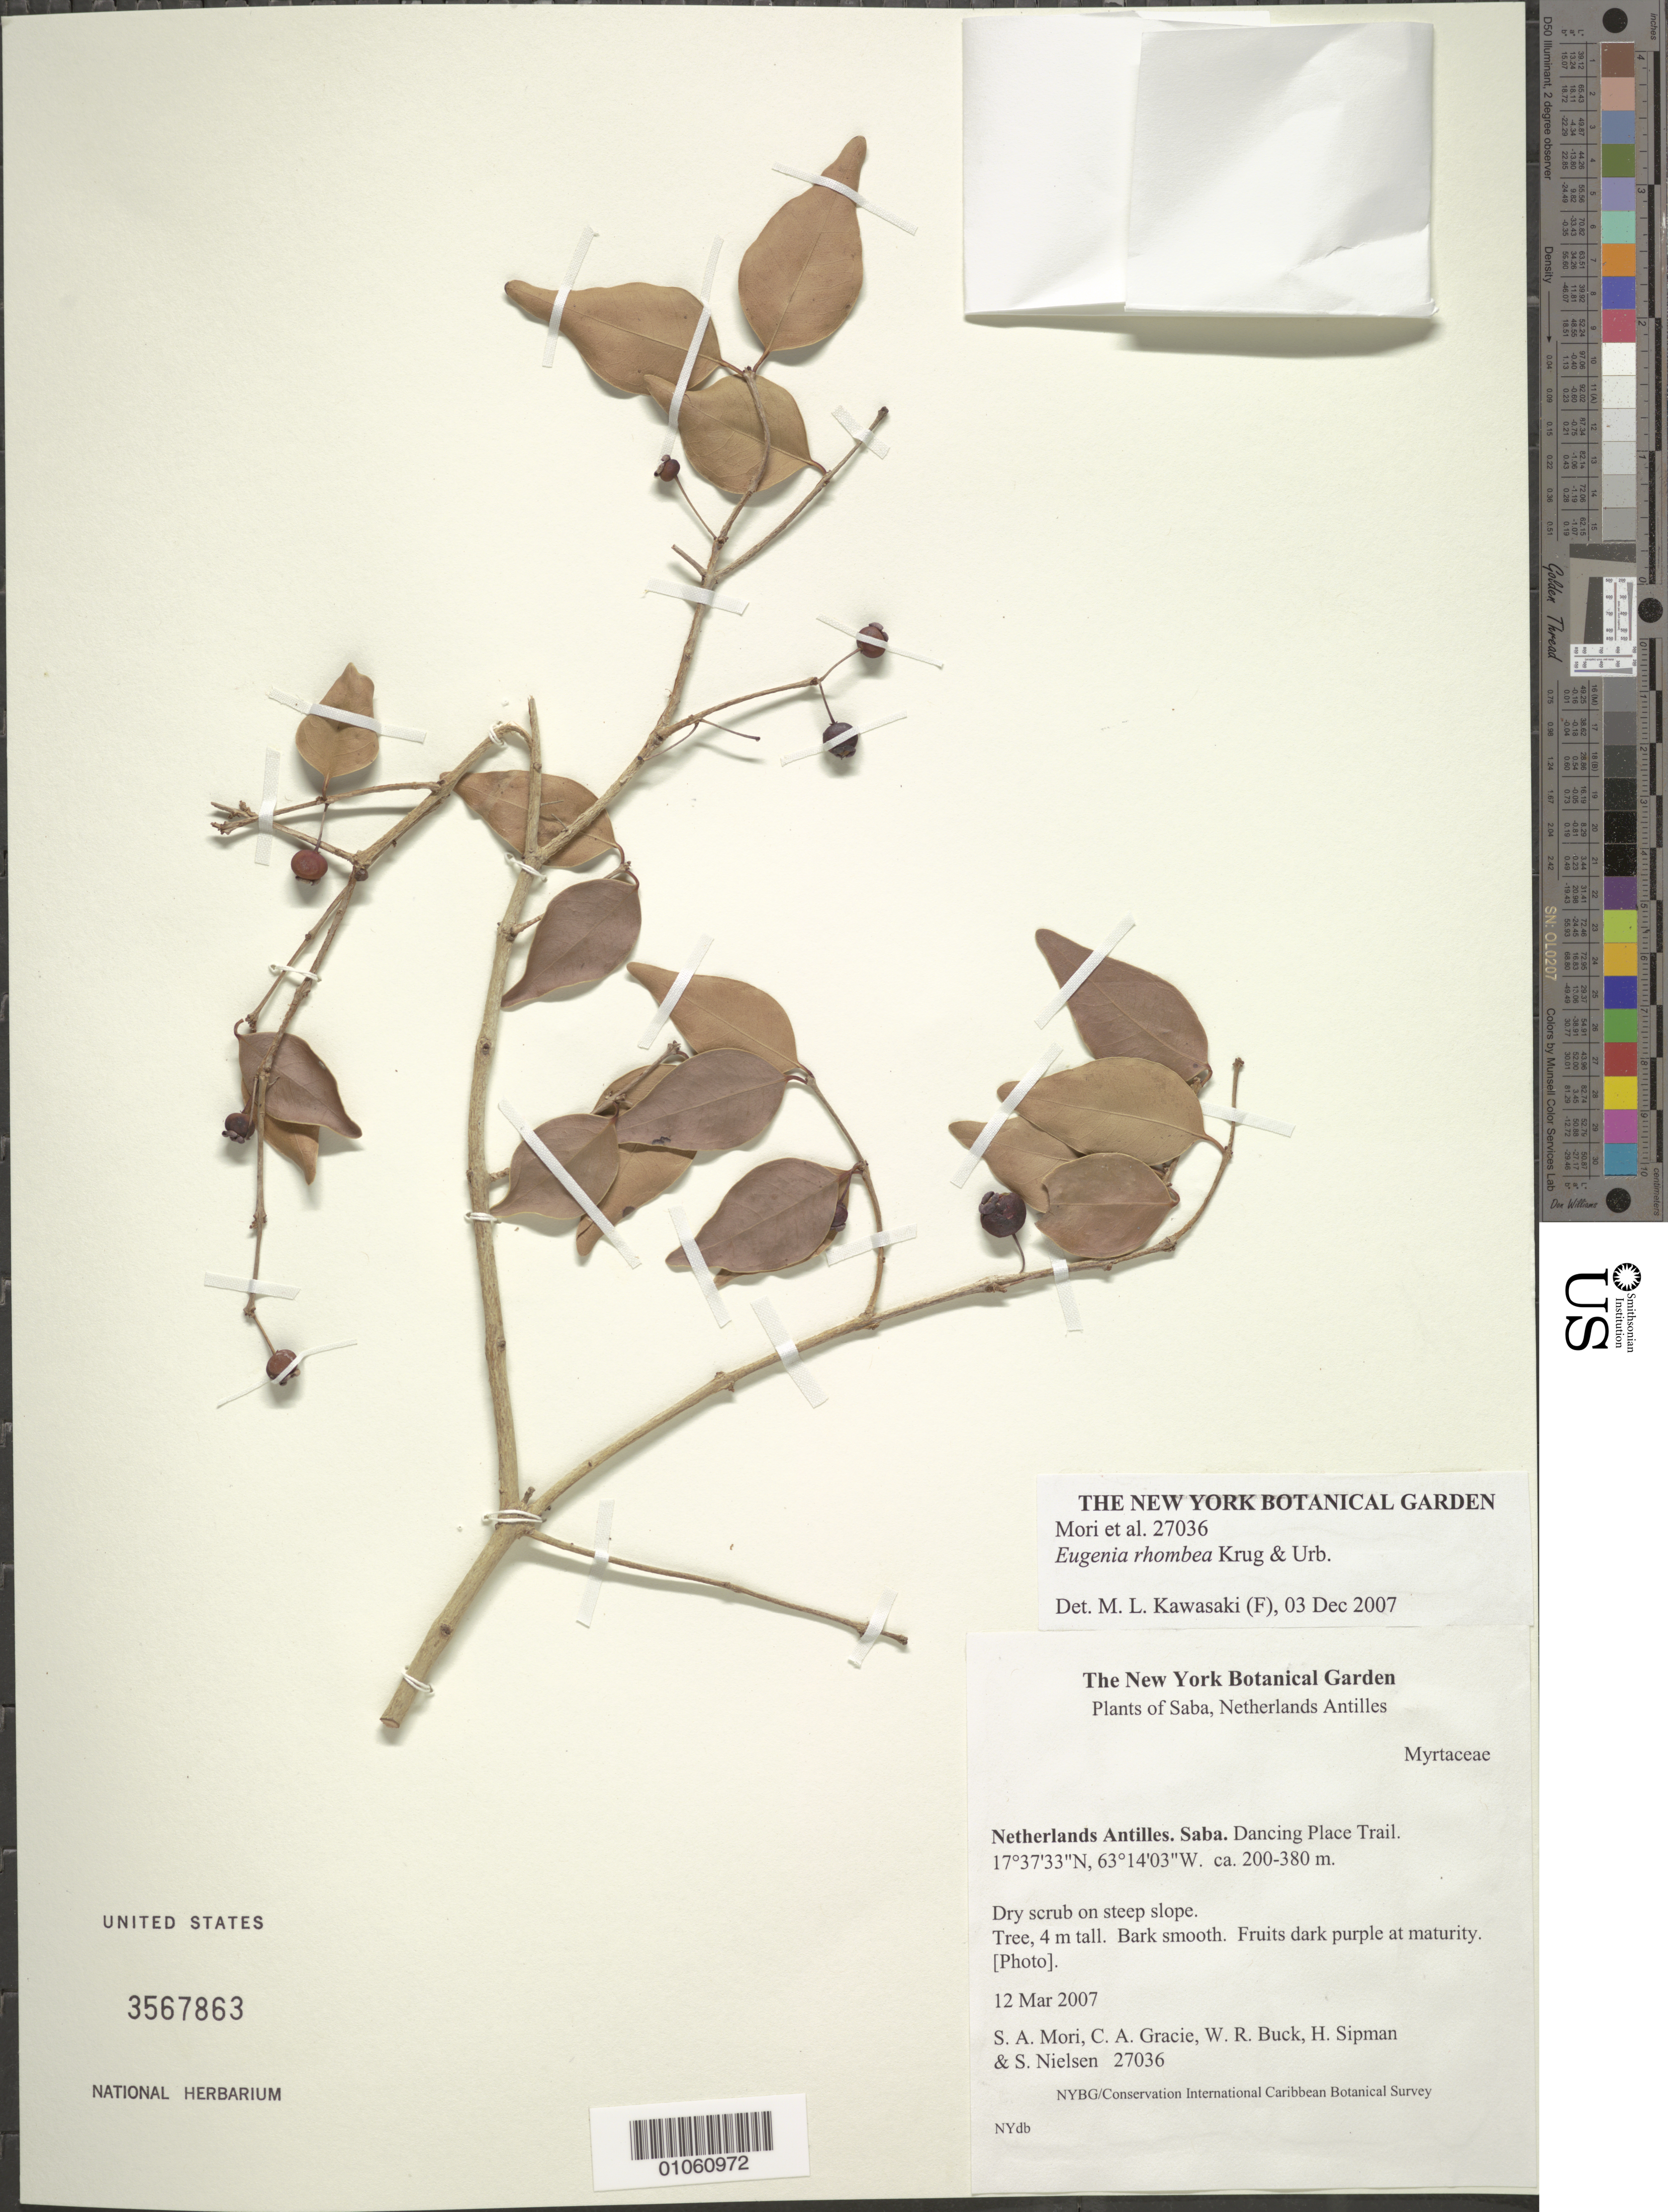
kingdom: Plantae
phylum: Tracheophyta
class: Magnoliopsida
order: Myrtales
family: Myrtaceae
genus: Eugenia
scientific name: Eugenia rhombea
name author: (O. Berg) Krug & Urb.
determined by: Kawasaki, María L.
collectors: S. Mori, C. A. Gracie, W. R. Buck, H. Sipman & S. Nielsen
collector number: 27036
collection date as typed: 12 Mar 2007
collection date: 2007-03-12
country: Netherlands Antilles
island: Saba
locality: Dancing Place Trail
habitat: Dry scrub on steep slope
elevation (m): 200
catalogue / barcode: US 3567863